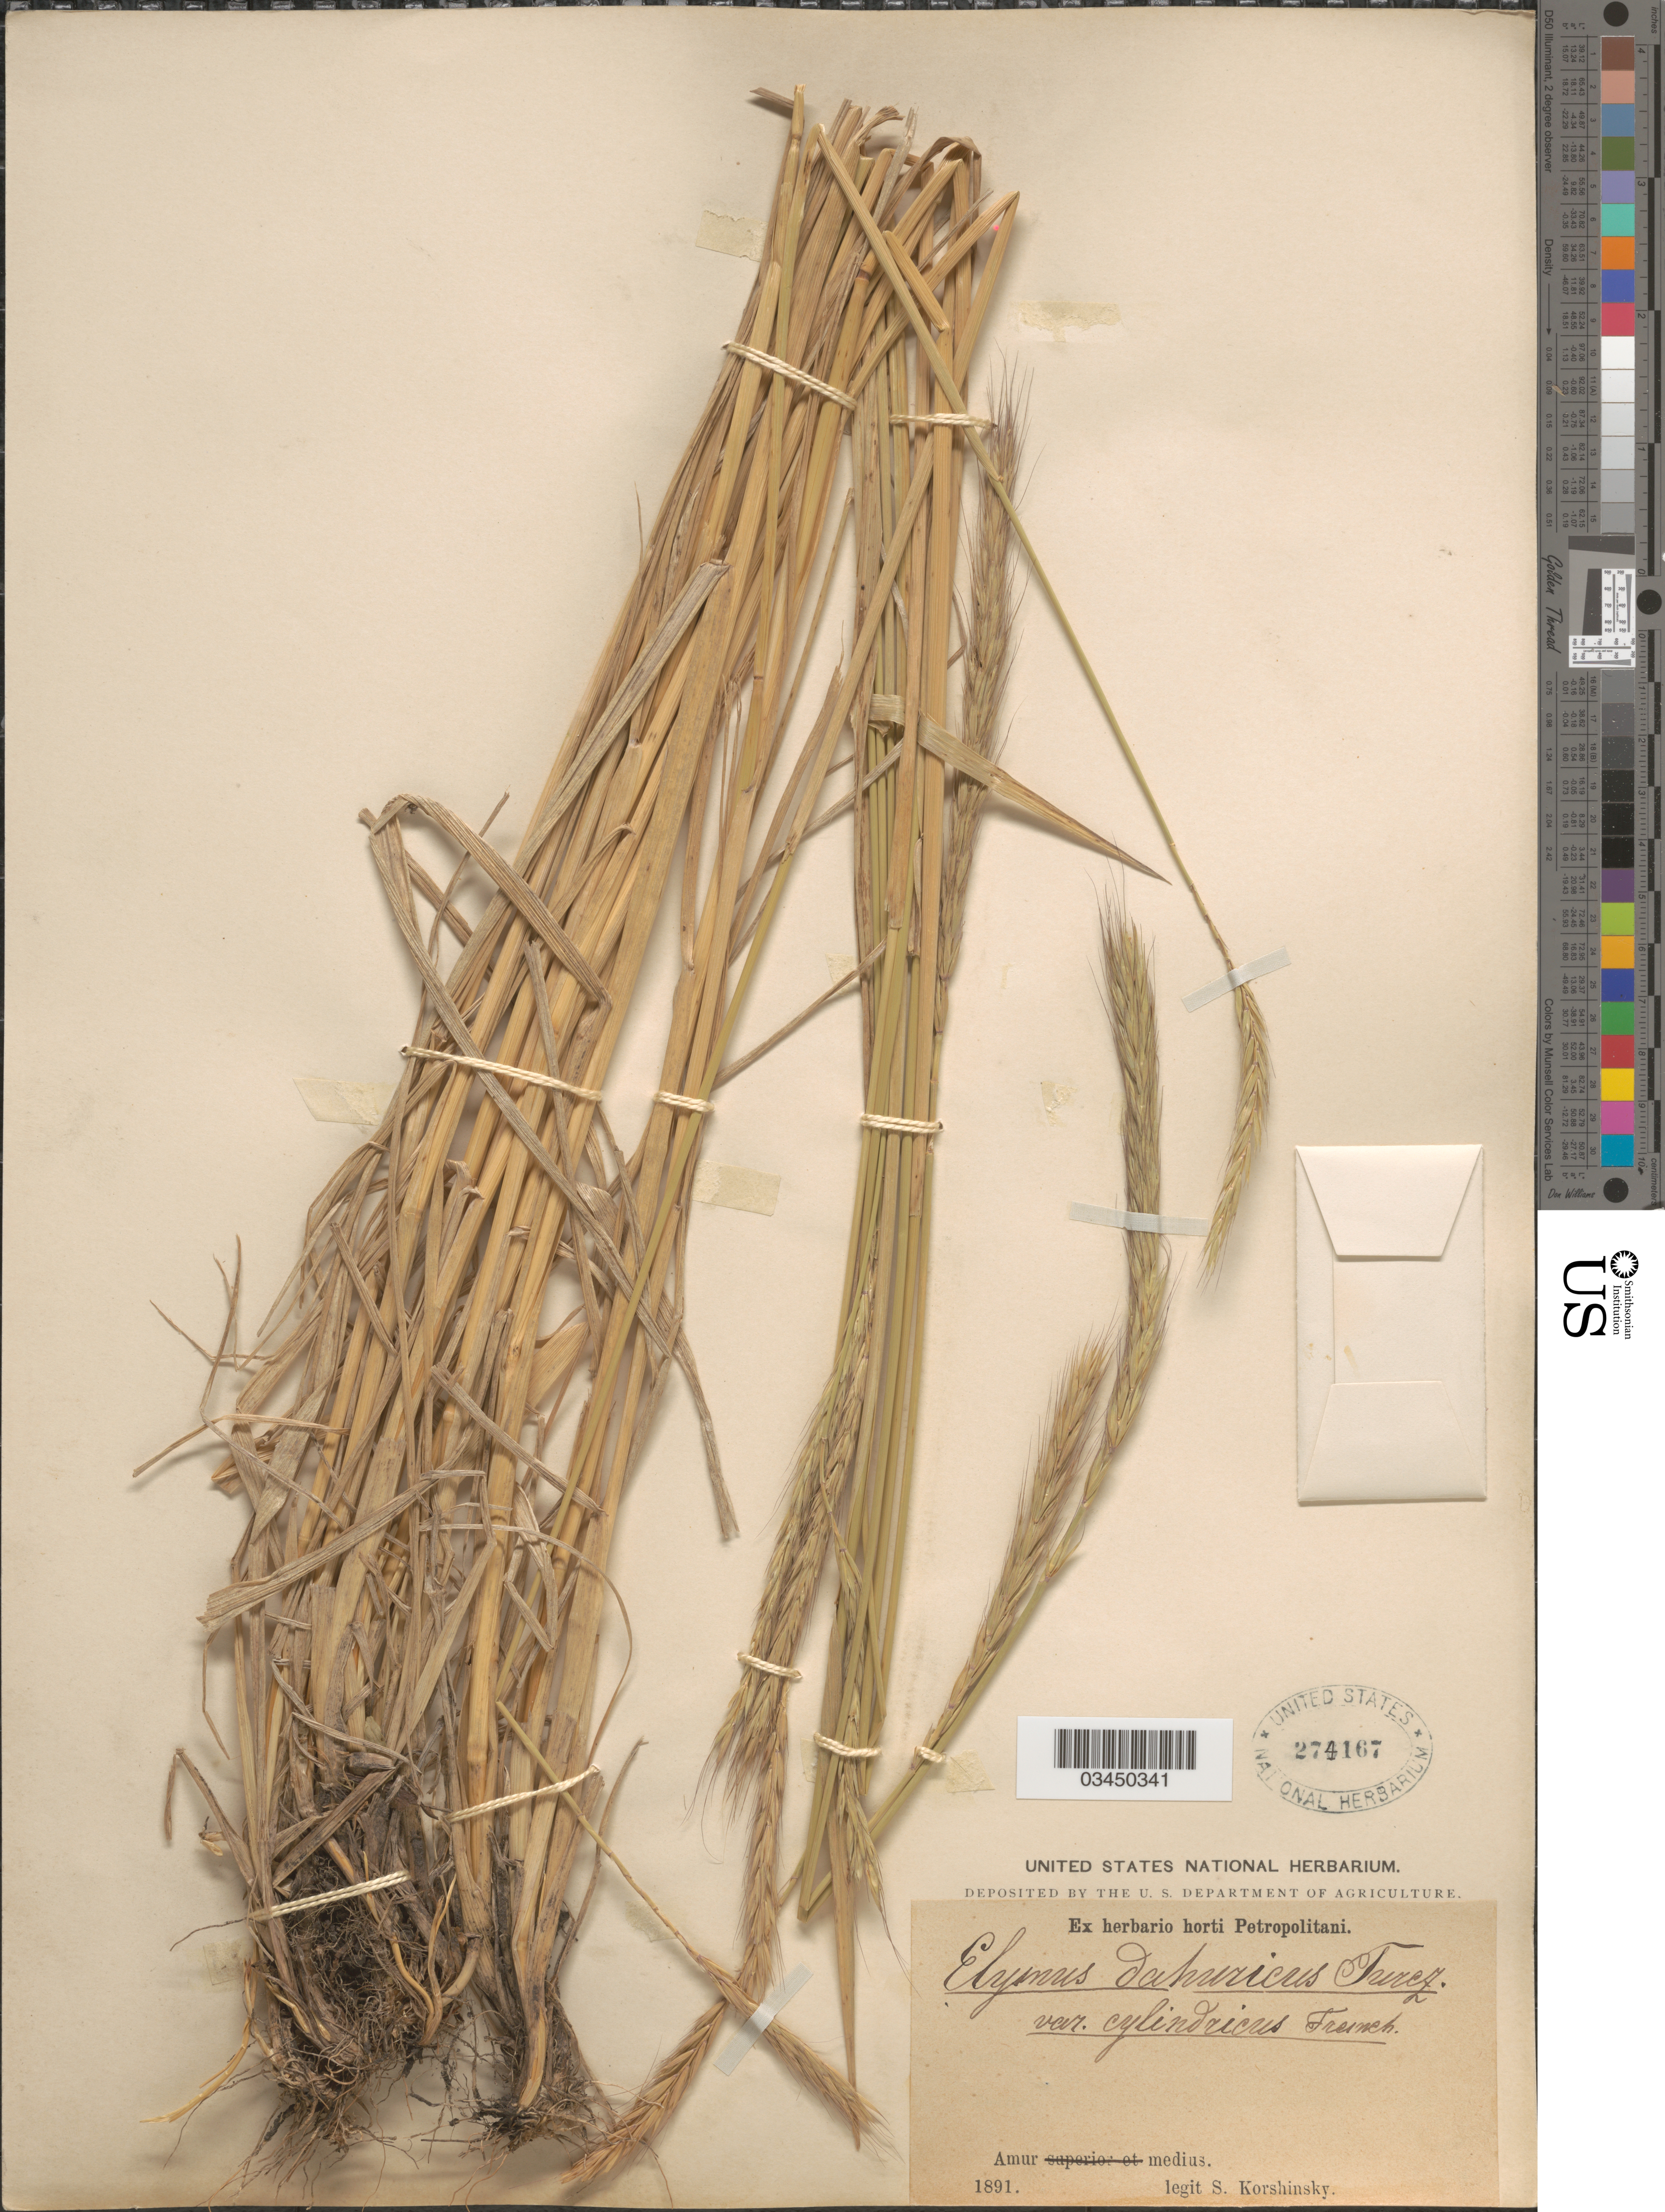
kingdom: Plantae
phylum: Tracheophyta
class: Liliopsida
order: Poales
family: Poaceae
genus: Elymus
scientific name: Elymus dahuricus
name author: Turcz. ex Griseb.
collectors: S. I. Korshinsky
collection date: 1891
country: Russian Federation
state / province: Amur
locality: Amur medius.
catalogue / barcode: US 274167